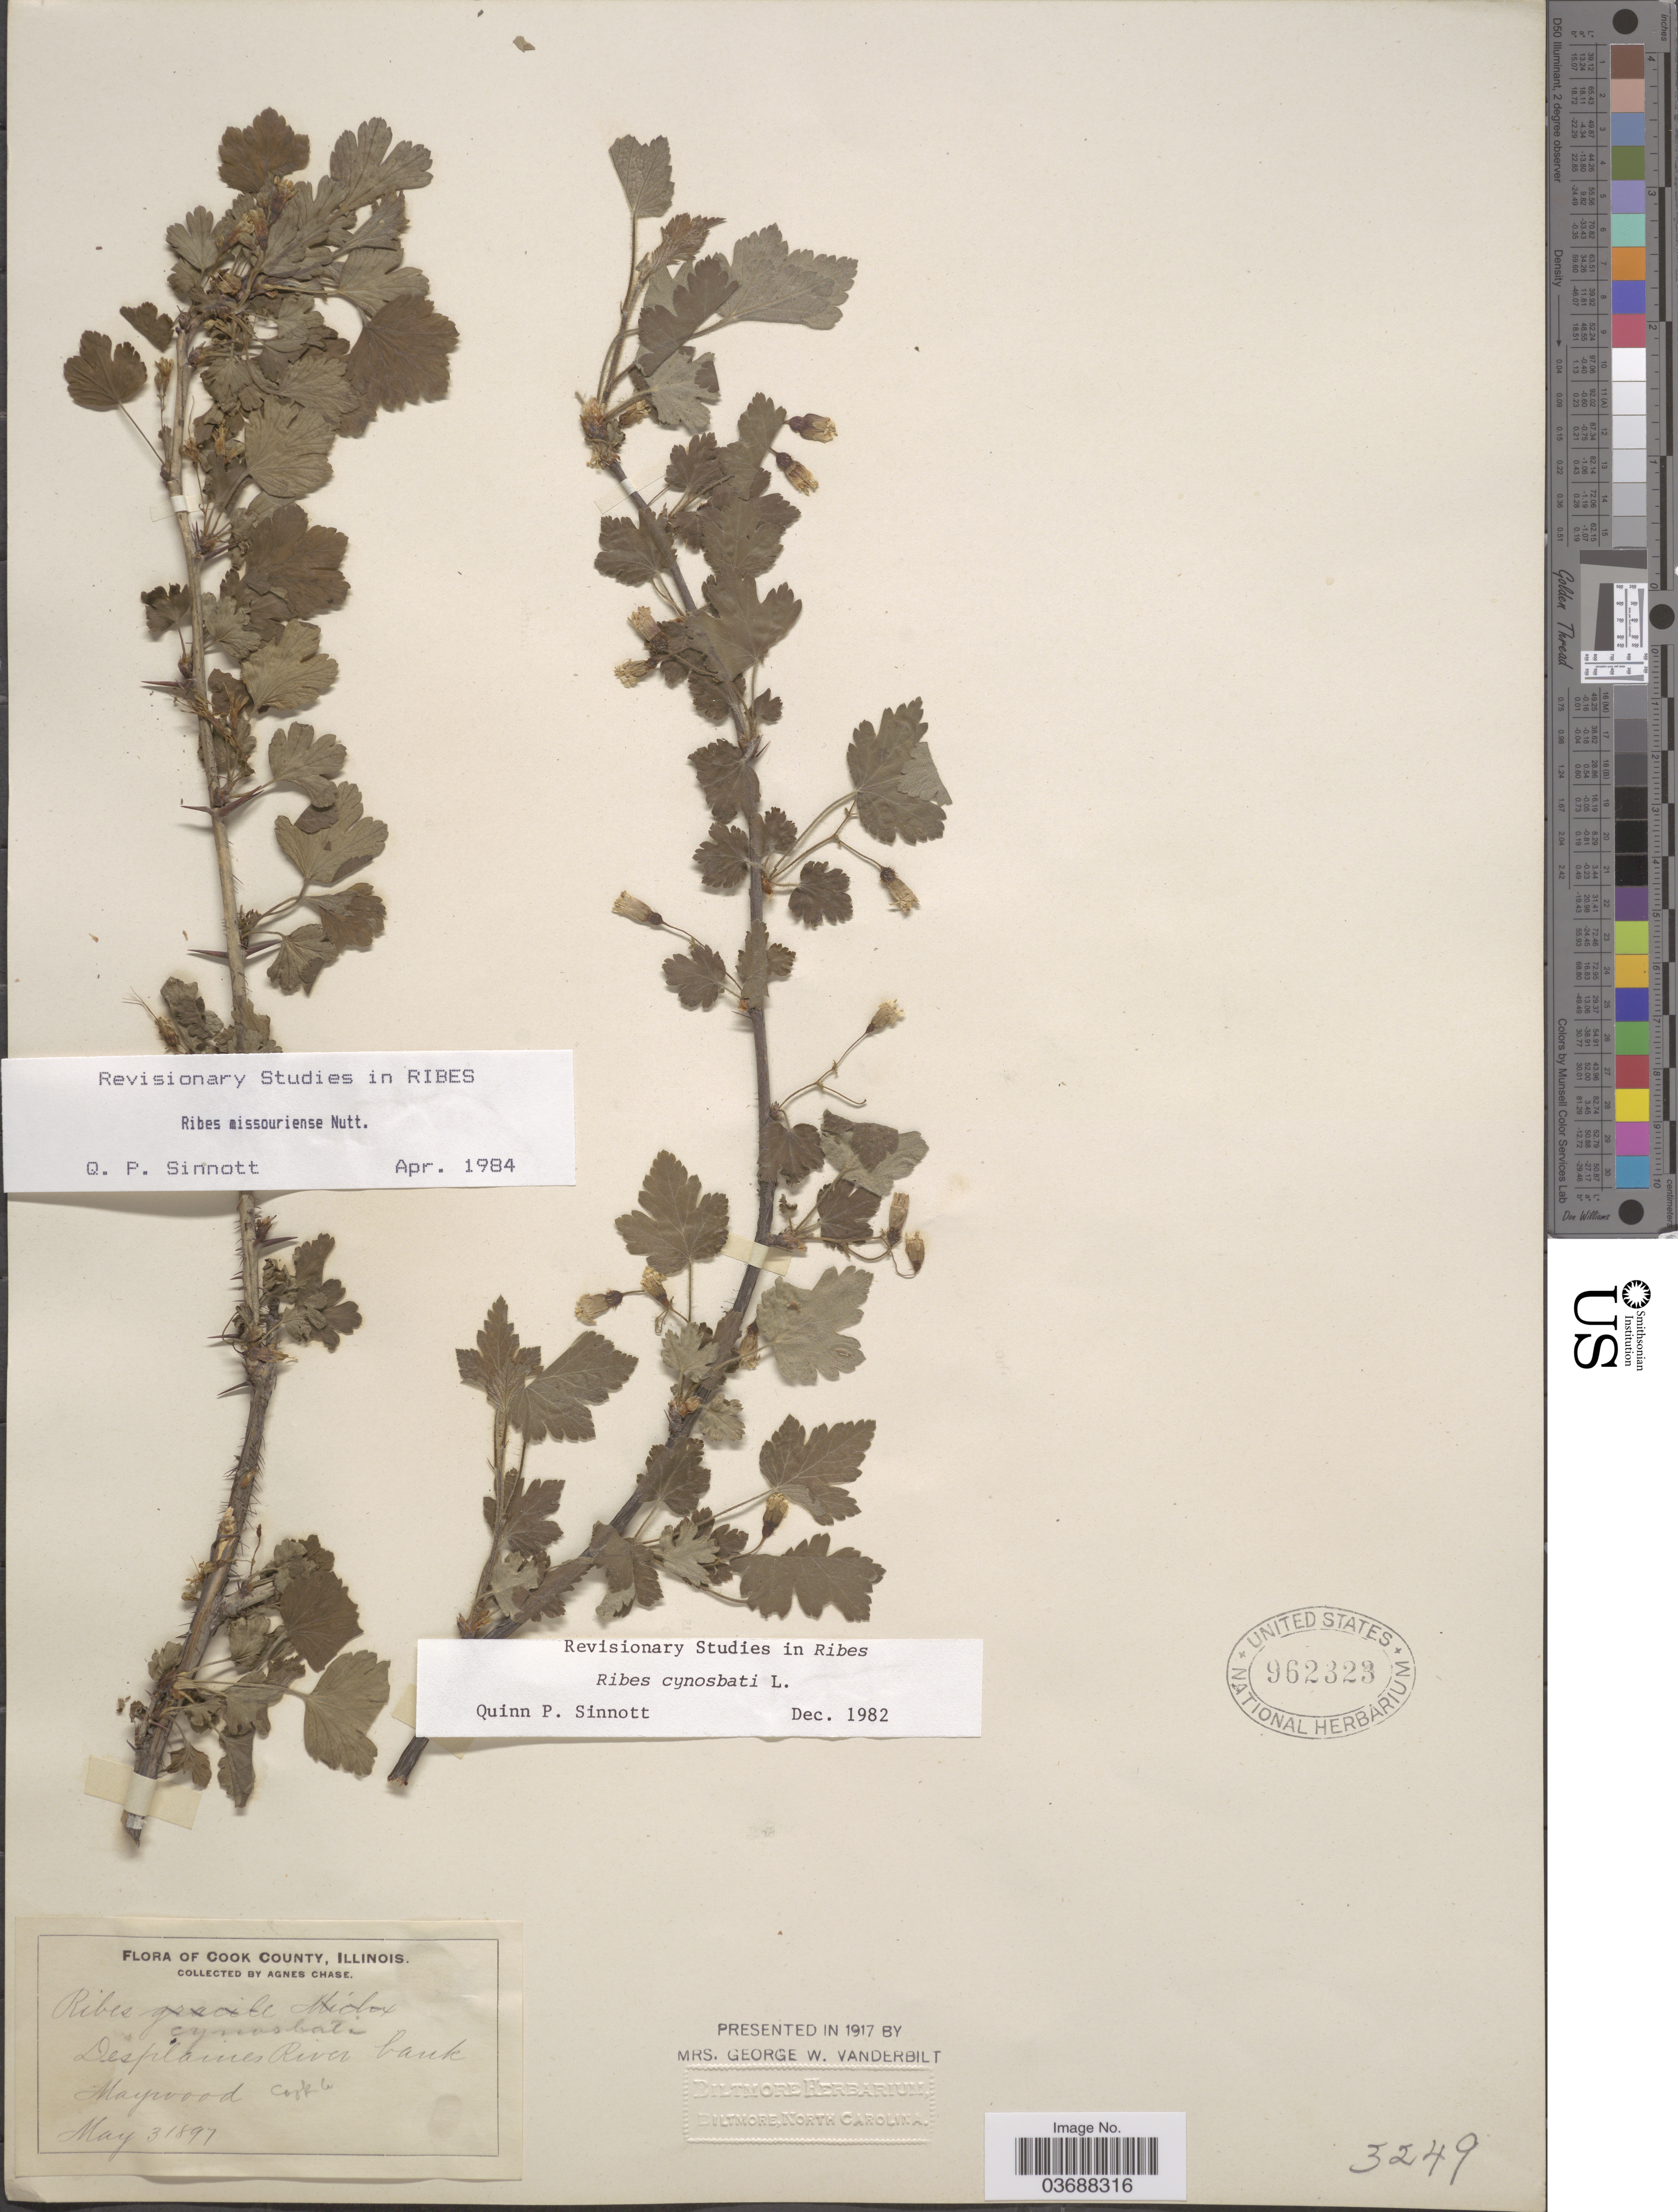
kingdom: Plantae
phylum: Tracheophyta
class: Magnoliopsida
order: Saxifragales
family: Grossulariaceae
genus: Ribes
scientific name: Ribes missouriense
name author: Nutt.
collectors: A. Chase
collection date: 1897-05-03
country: United States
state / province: Illinois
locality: Cook County. Desplaines River bank, Maywood.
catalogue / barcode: US 962323